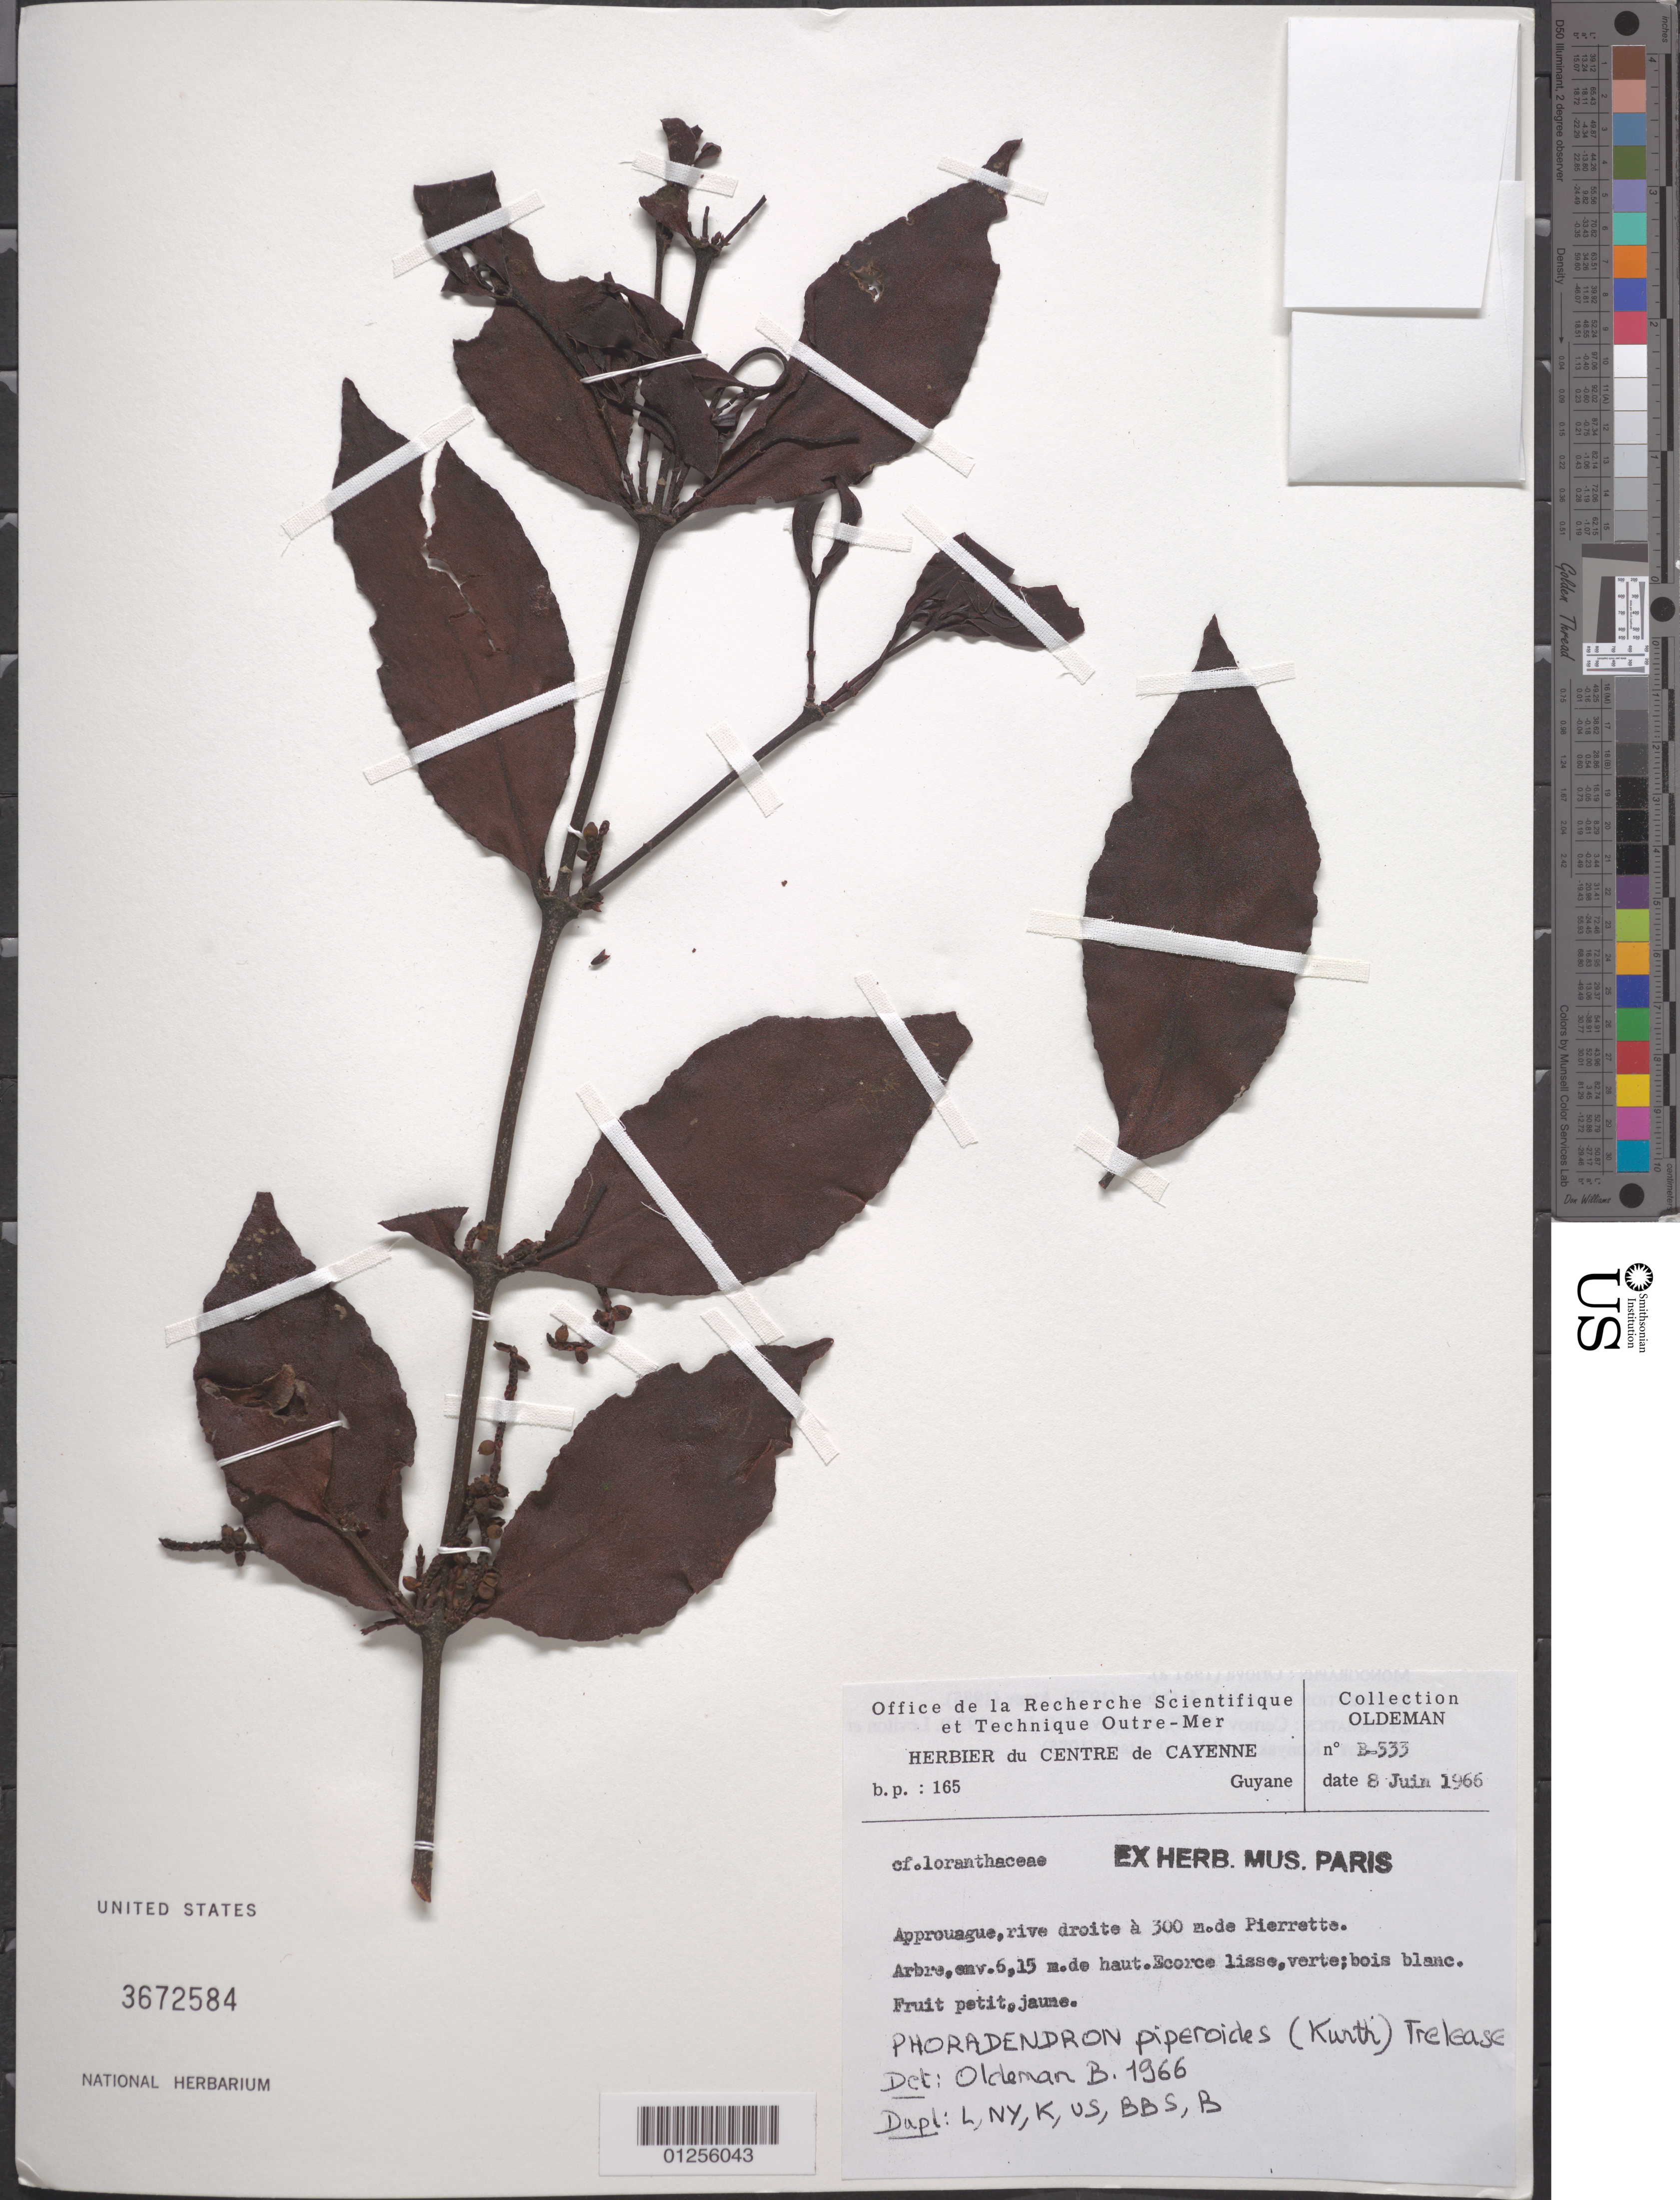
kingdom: Plantae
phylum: Tracheophyta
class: Magnoliopsida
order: Santalales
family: Viscaceae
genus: Phoradendron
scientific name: Phoradendron piperoides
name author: (Kunth) Trel.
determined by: Oldeman, R. A. A.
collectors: R. Oldeman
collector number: B-333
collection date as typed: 08 Jun 1966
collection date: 1966-06-08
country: French Guiana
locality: Approuague, layon rive gauche, collines, près de Pierrette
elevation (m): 300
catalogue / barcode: US 3672584